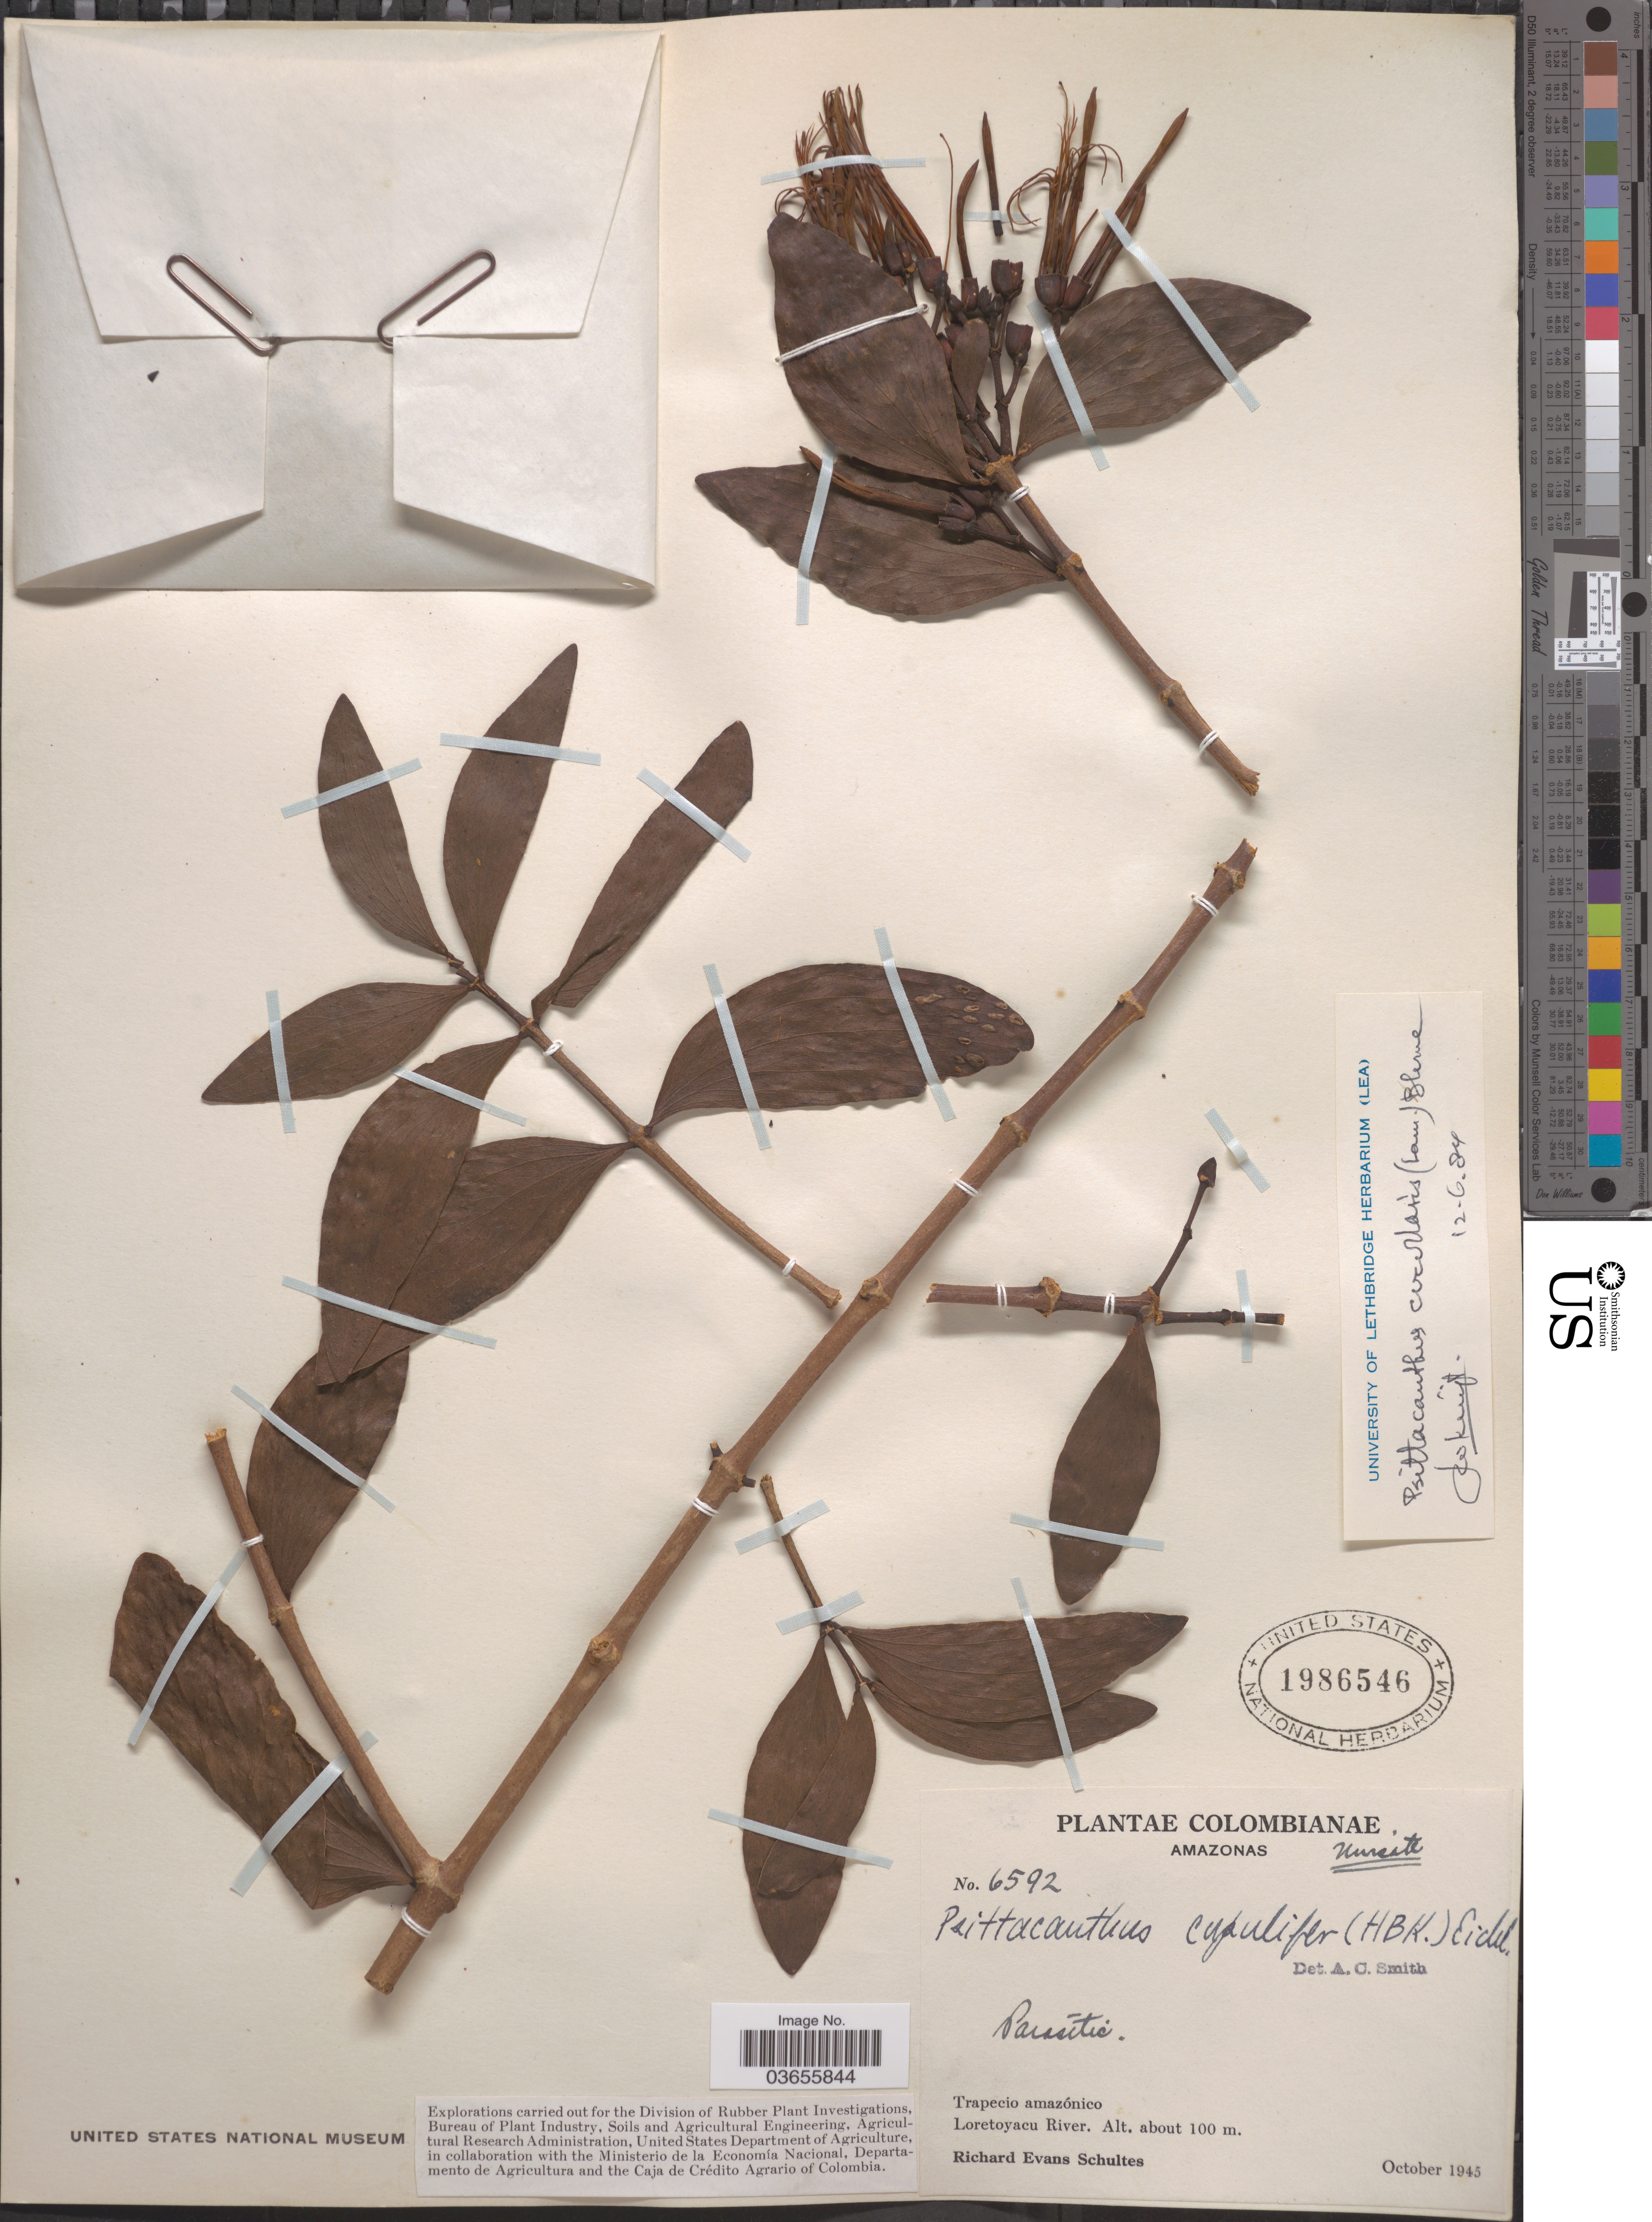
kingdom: Plantae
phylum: Tracheophyta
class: Magnoliopsida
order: Santalales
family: Loranthaceae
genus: Psittacanthus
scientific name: Psittacanthus cucullaris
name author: (Kunth) G. Don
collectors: R. E. Schultes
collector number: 6592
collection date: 1945-10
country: Colombia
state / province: Amazônas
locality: Trapecio amazónico. Loretoyacu River.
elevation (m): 100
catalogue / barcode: US 1986546